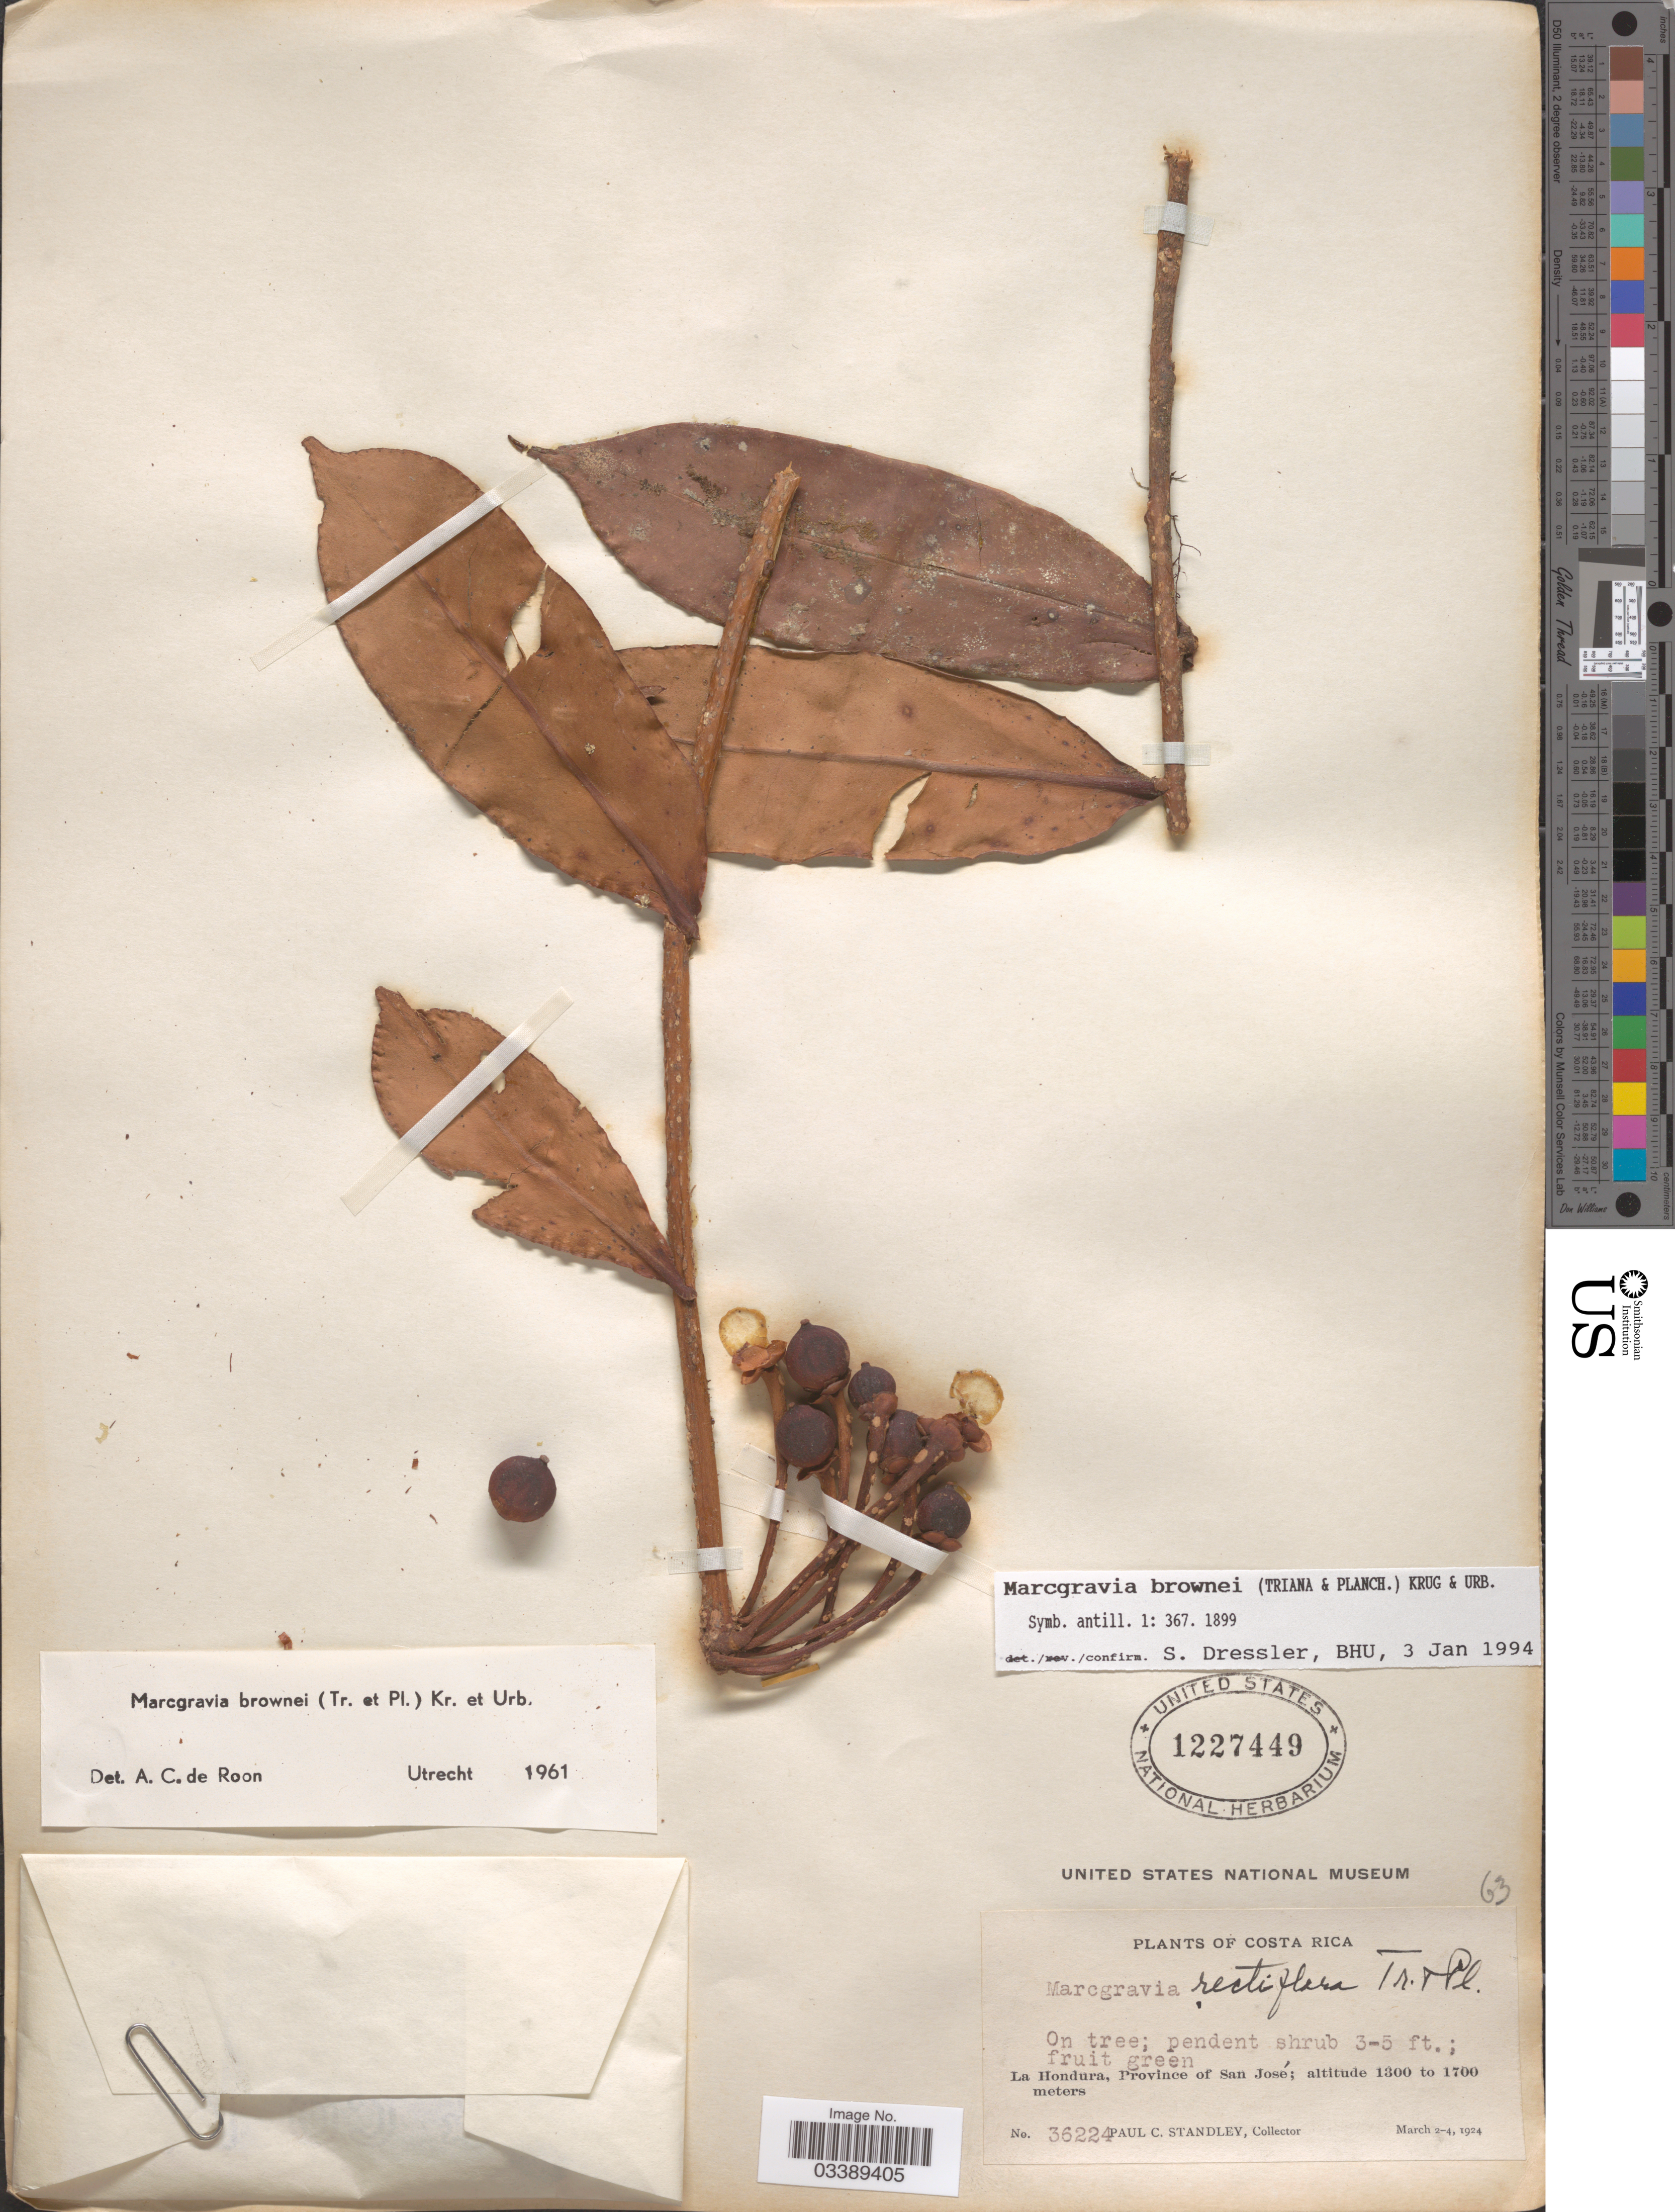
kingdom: Plantae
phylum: Tracheophyta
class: Magnoliopsida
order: Ericales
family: Marcgraviaceae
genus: Marcgravia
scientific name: Marcgravia brownei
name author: (Triana & Planch.) Krug & Urb.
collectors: P. C. Standley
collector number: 36224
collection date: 1924-03-02/1924-03-04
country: Costa Rica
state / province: San José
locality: La Hondura, Province of San José.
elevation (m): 1300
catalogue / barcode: US 1227449